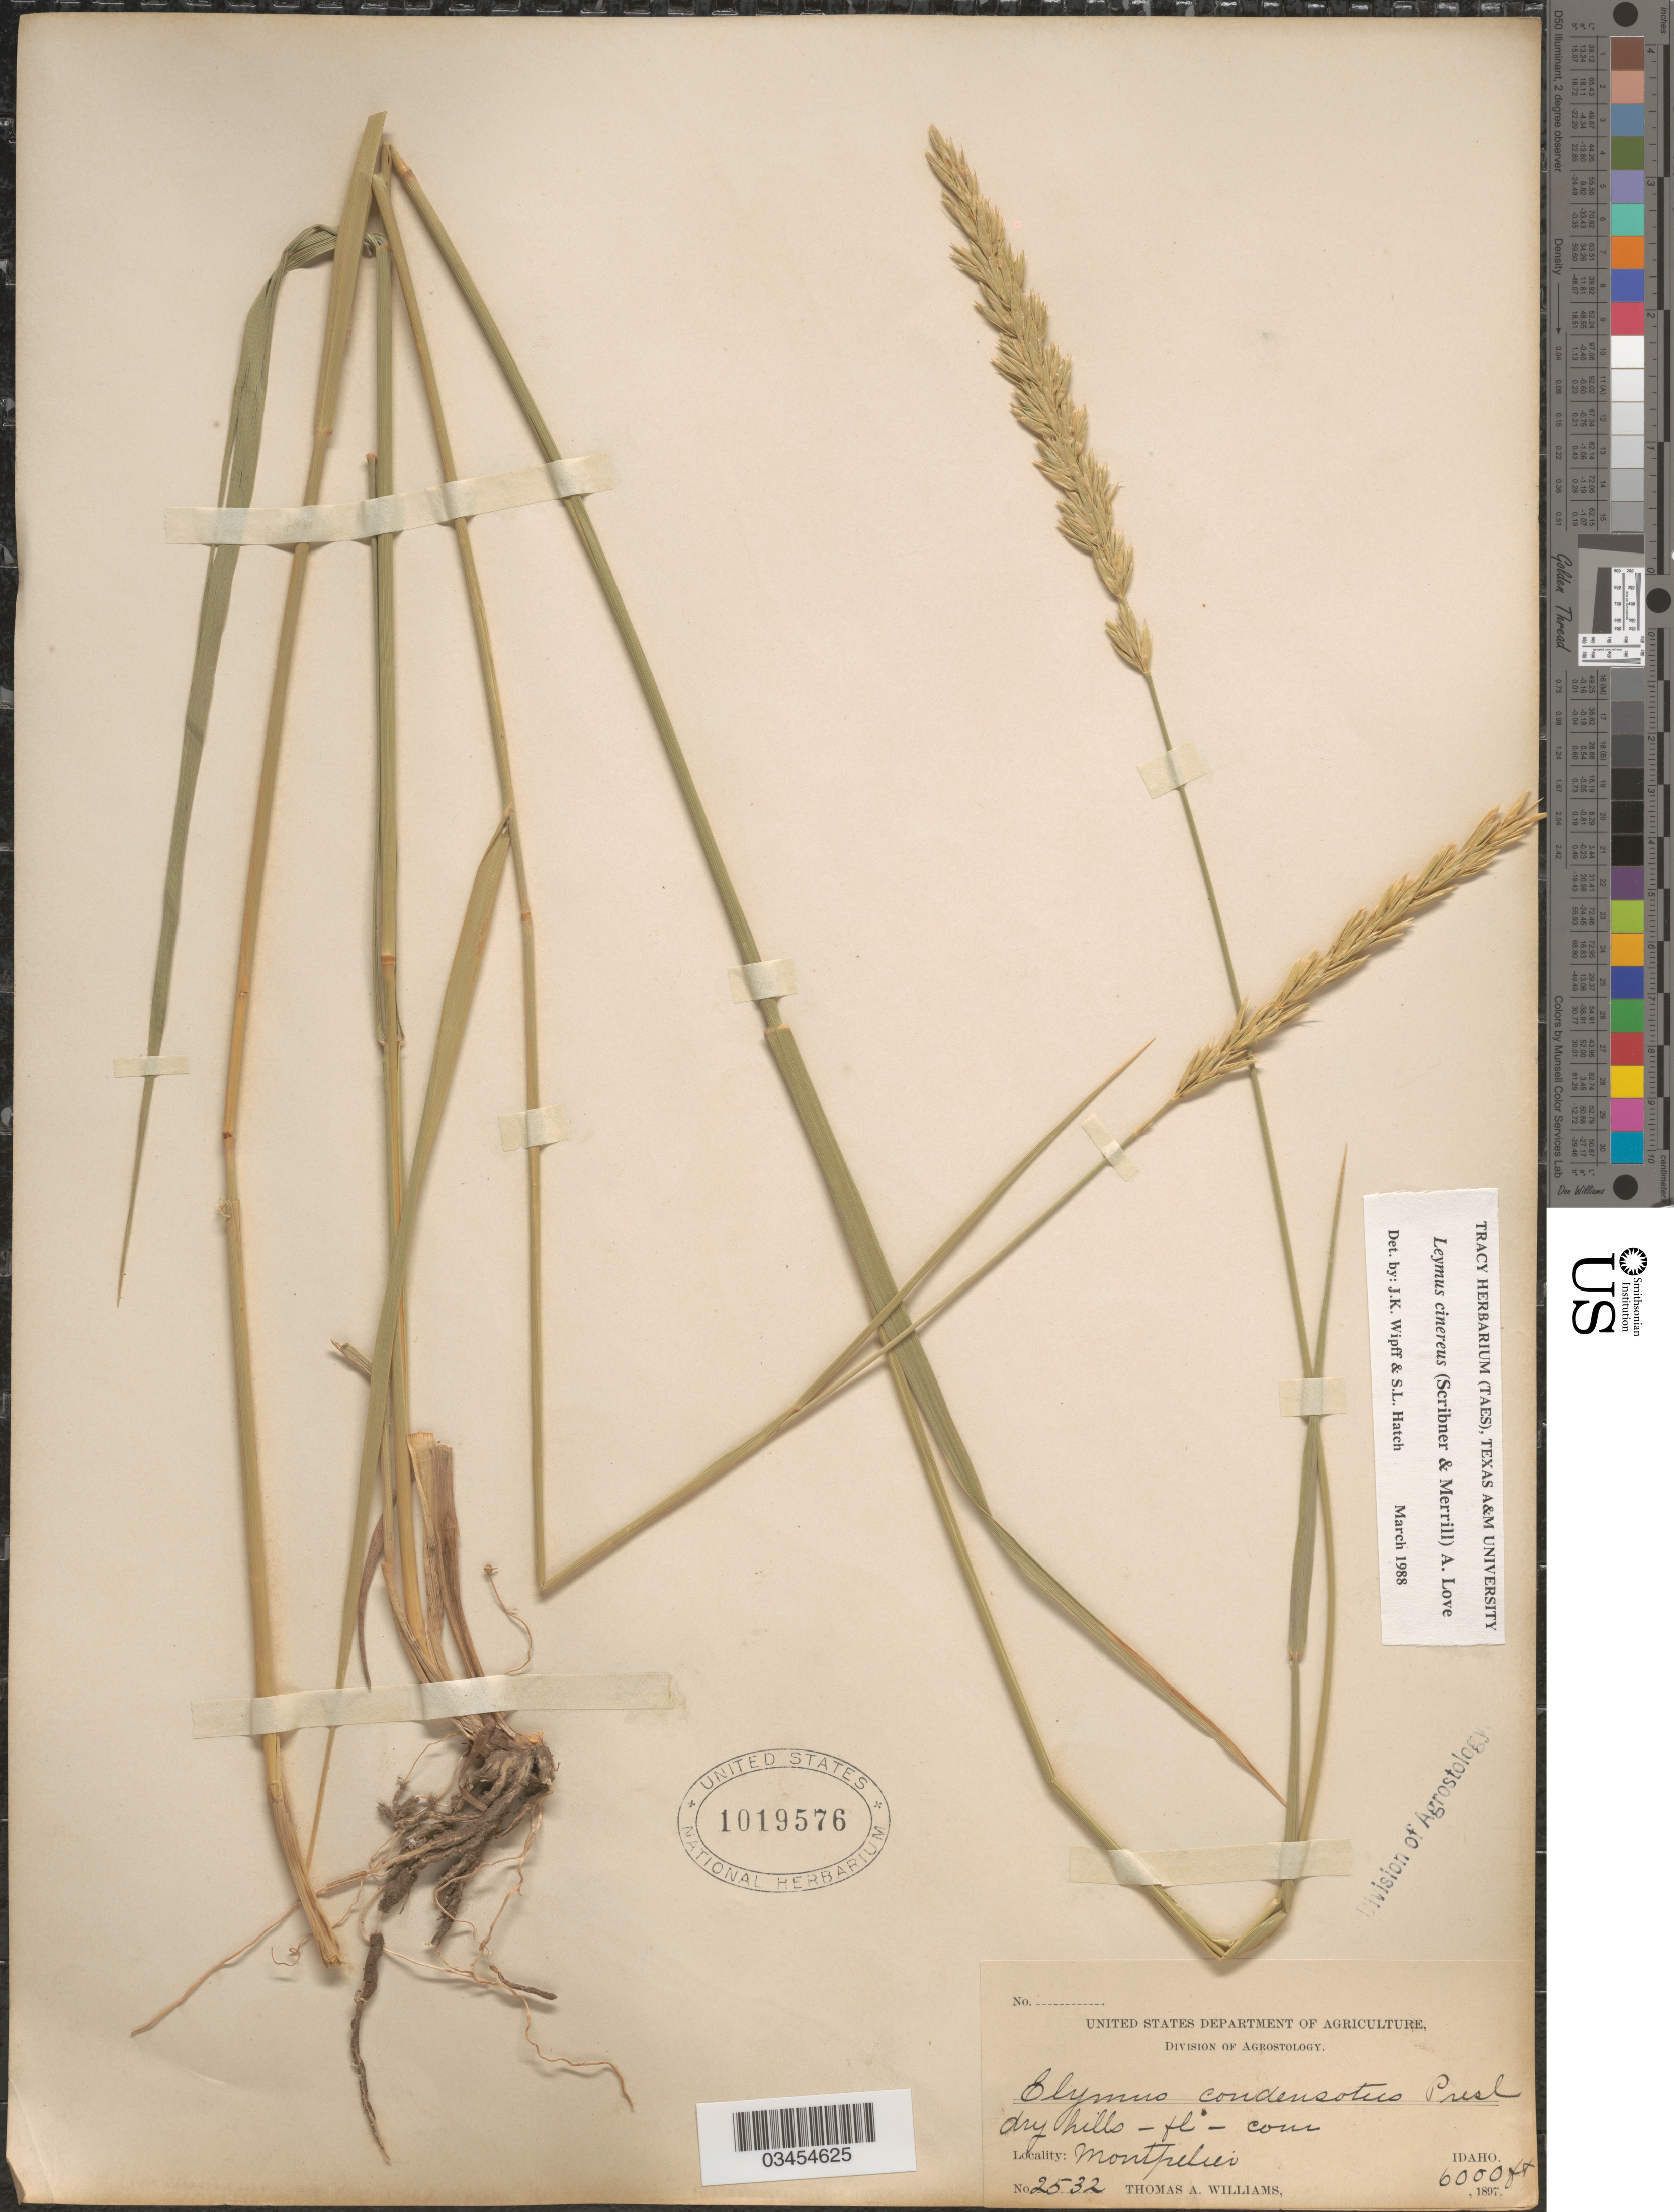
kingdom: Plantae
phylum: Tracheophyta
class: Liliopsida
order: Poales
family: Poaceae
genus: Leymus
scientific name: Leymus cinereus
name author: (Scribn. & Merr.) Á. Löve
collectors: T. A. Williams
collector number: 2532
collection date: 1897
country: United States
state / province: Idaho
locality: Montpelier.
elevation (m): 1829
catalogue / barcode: US 1019576